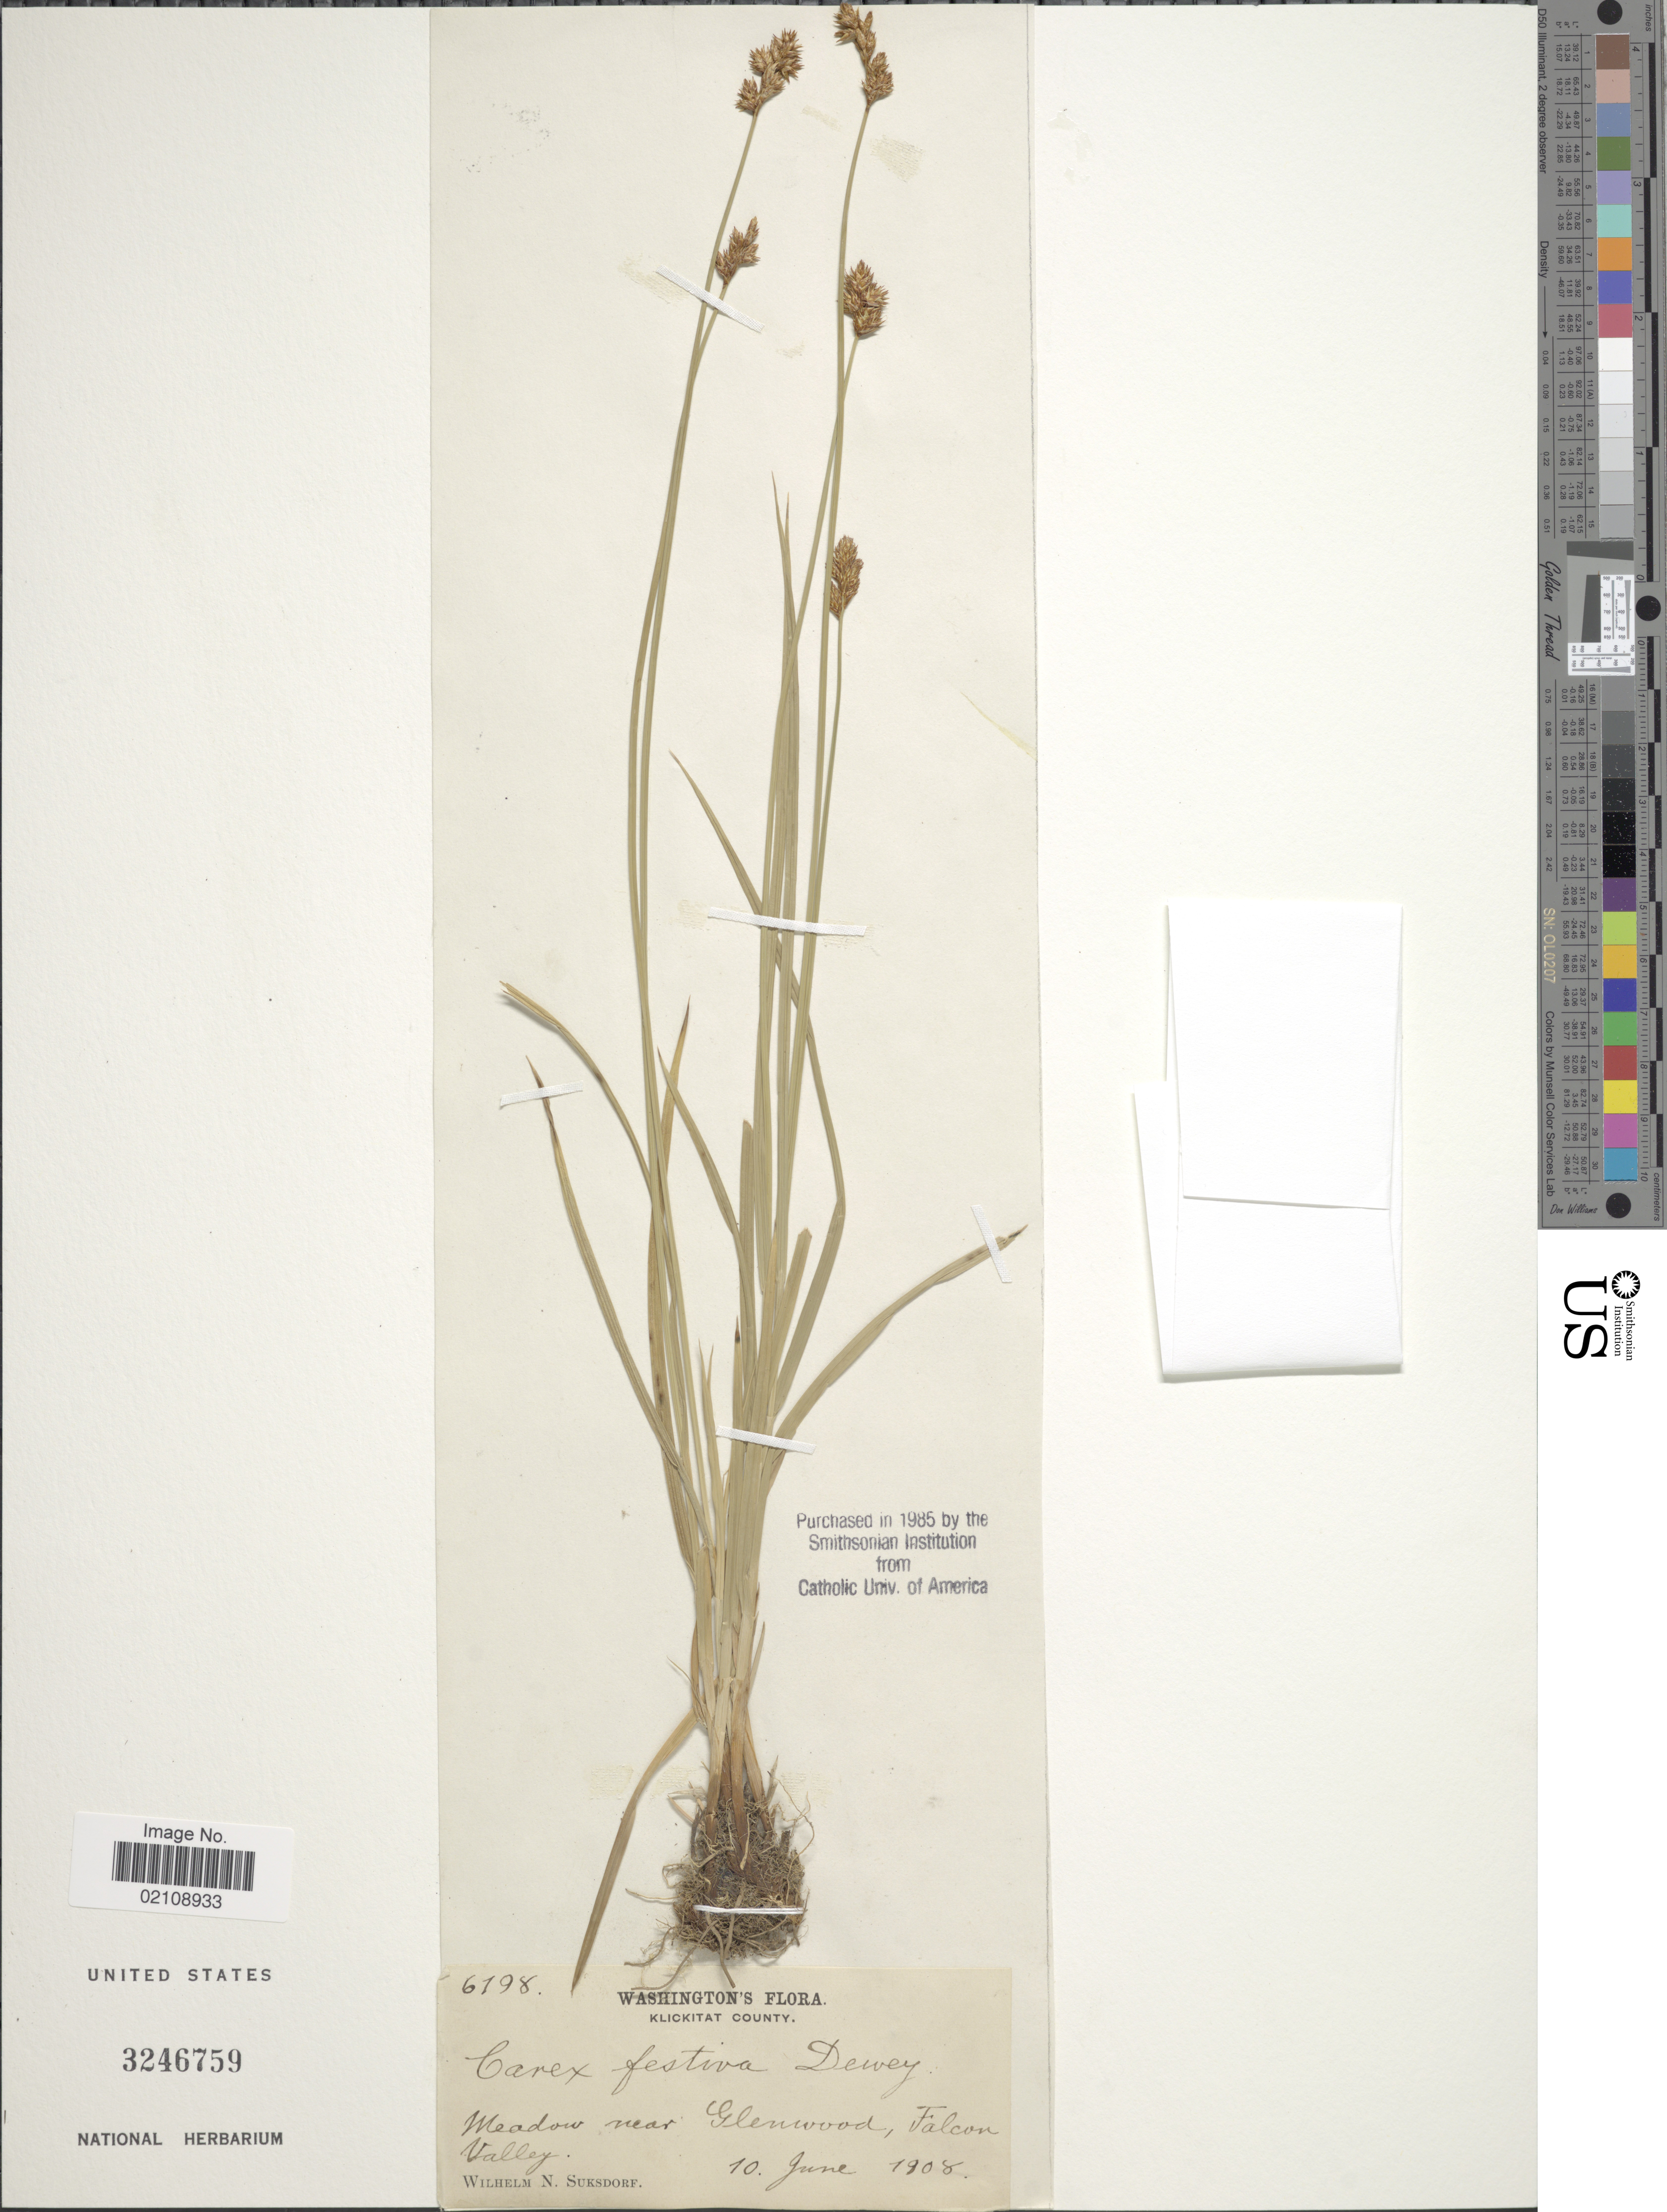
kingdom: Plantae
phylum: Tracheophyta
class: Liliopsida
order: Poales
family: Cyperaceae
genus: Carex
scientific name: Carex pachystachya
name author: Cham. ex Steud.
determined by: Strong, Mark T., (BOT), Smithsonian Institution - National Museum of Natural History (UNITED STATES)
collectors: W. N. Suksdorf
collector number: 6198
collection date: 1908-06-10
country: United States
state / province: Washington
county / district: Klickitat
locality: Klickitat County, meadow near Glenwood, Falcon Valley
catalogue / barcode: US 3246759